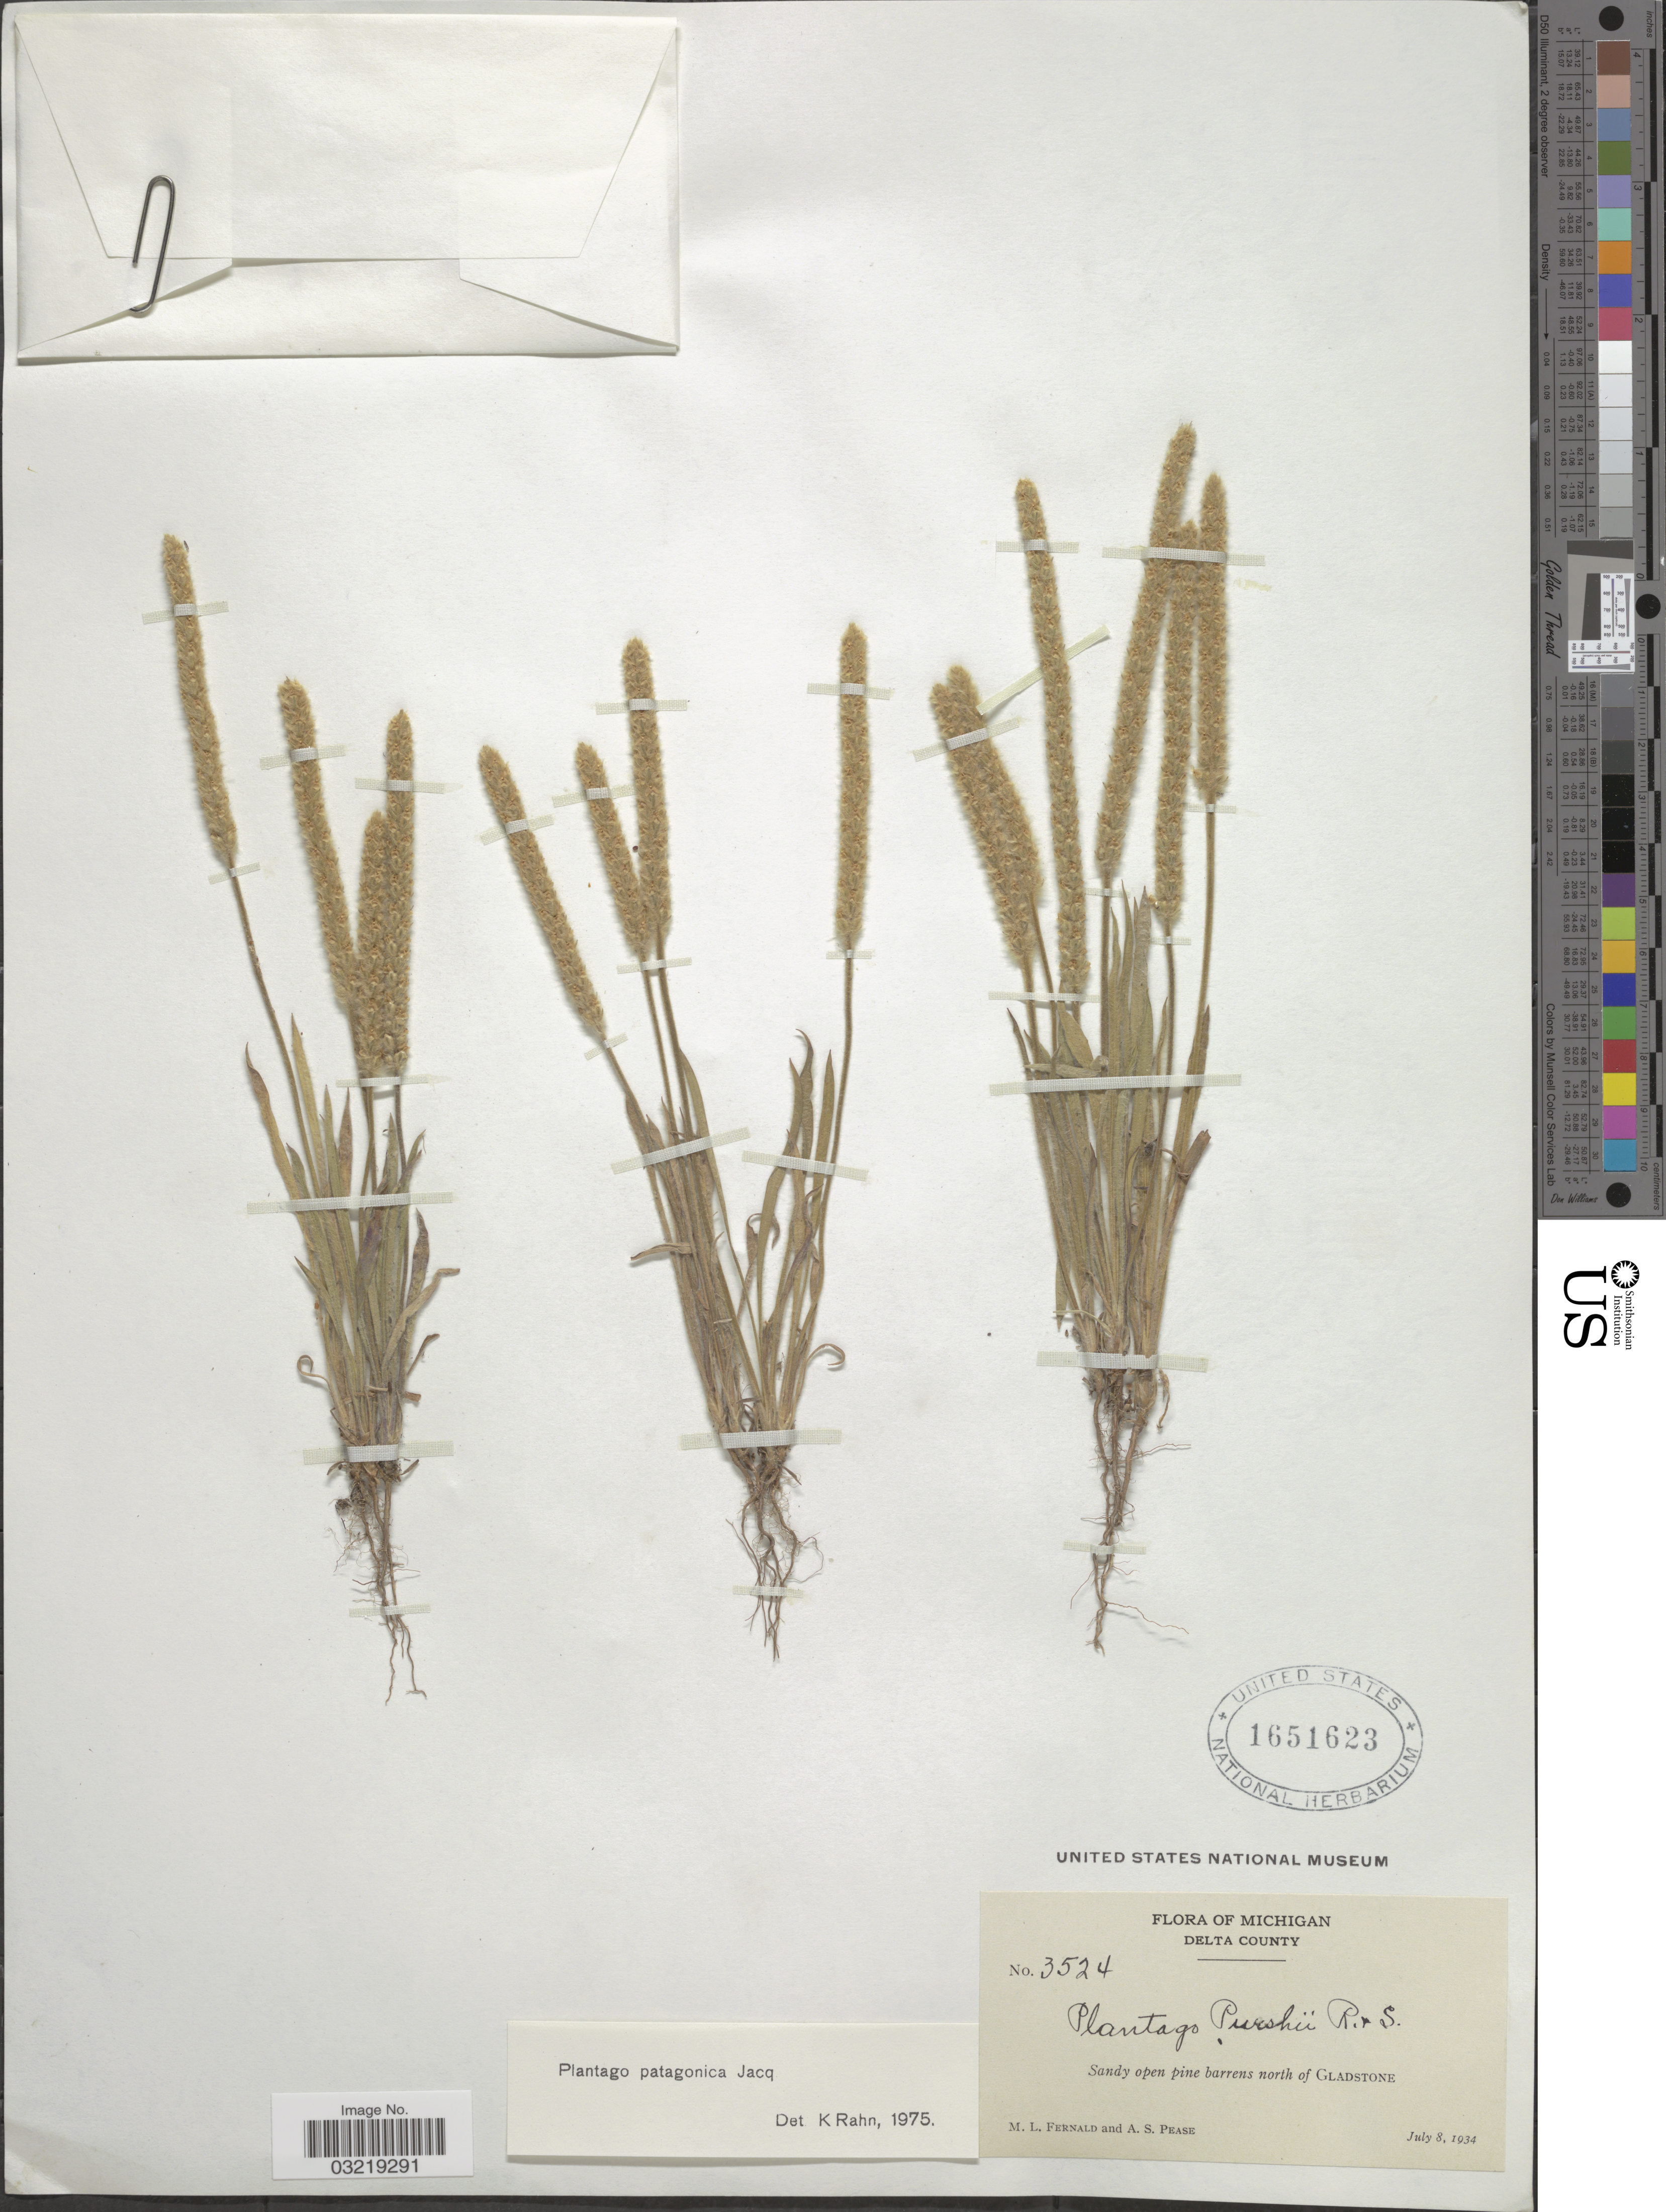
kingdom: Plantae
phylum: Tracheophyta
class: Magnoliopsida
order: Lamiales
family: Plantaginaceae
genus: Plantago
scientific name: Plantago patagonica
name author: Jacq.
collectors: M. L. Fernald & A. S. Pease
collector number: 3524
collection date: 1934-07-08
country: United States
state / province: Michigan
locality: Delta County. Sandy open pine barrens north of Gladstone.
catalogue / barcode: US 1651623